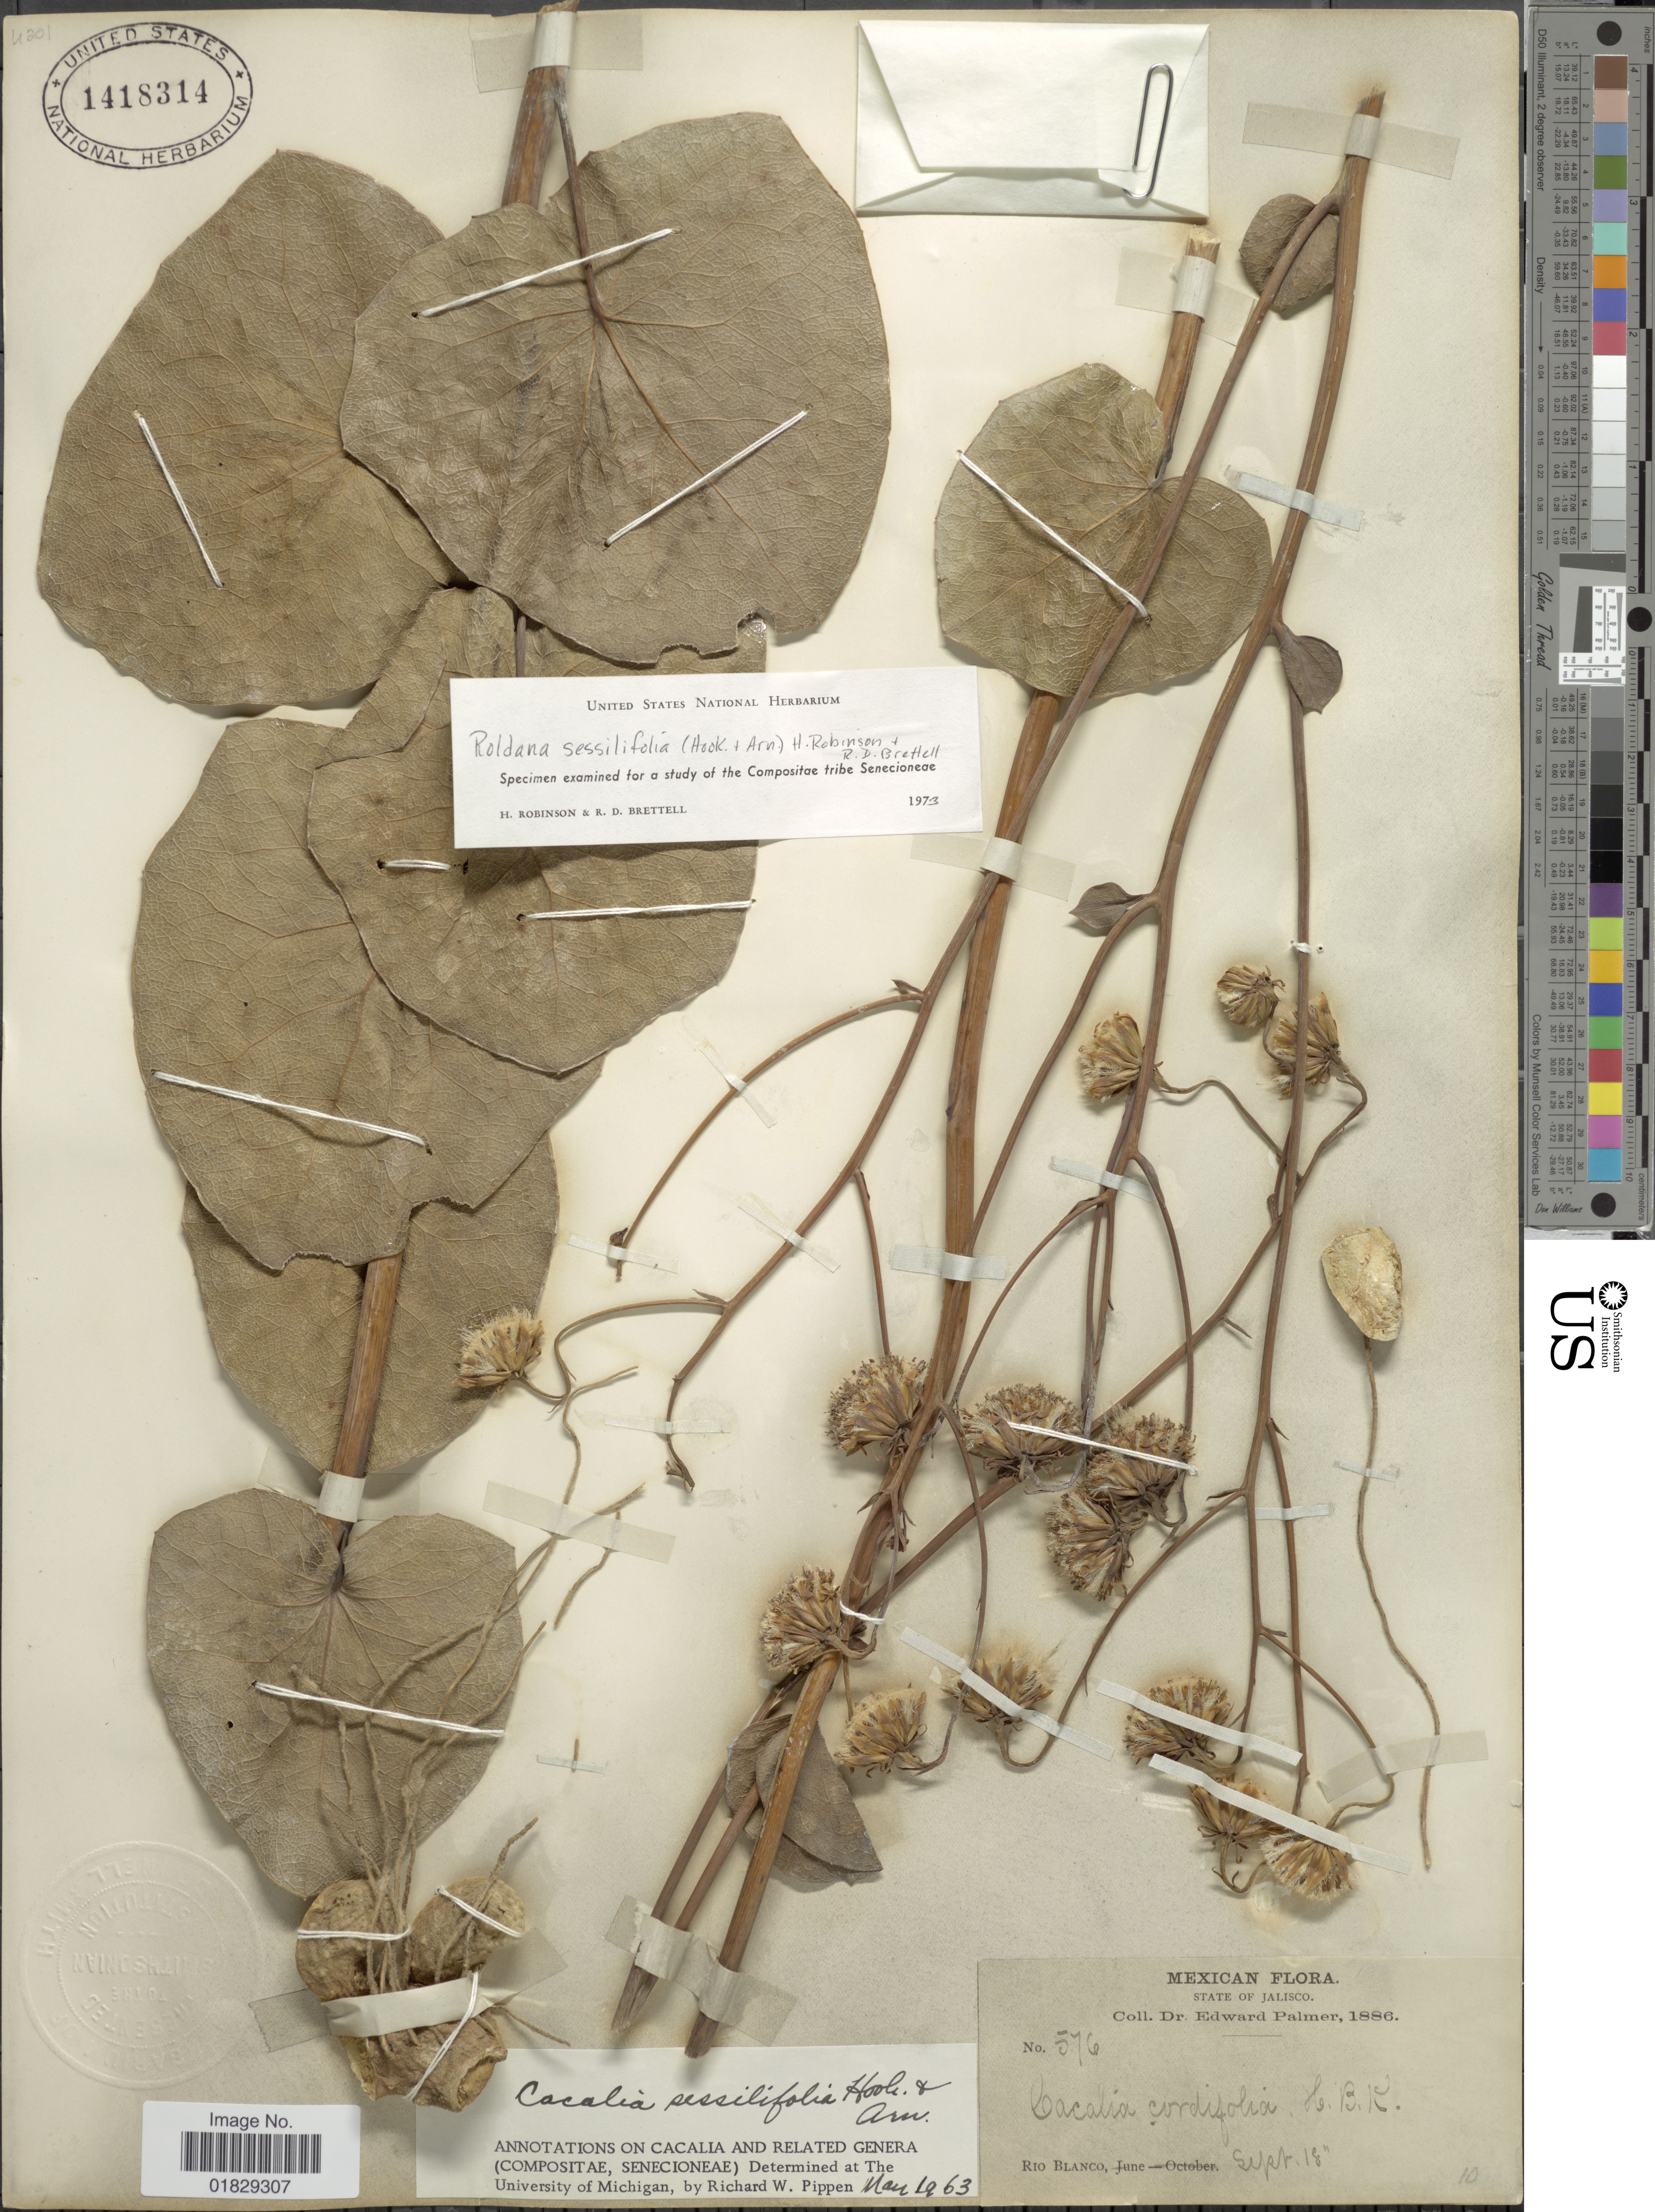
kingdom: Plantae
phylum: Tracheophyta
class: Magnoliopsida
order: Asterales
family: Asteraceae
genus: Roldana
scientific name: Roldana sessilifolia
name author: (Hook.) H. Rob. & Brettell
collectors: E. Palmer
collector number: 576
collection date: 1886-09-18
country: Mexico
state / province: Jalisco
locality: State of Jalisco. Rio Blanco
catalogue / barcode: US 1418314